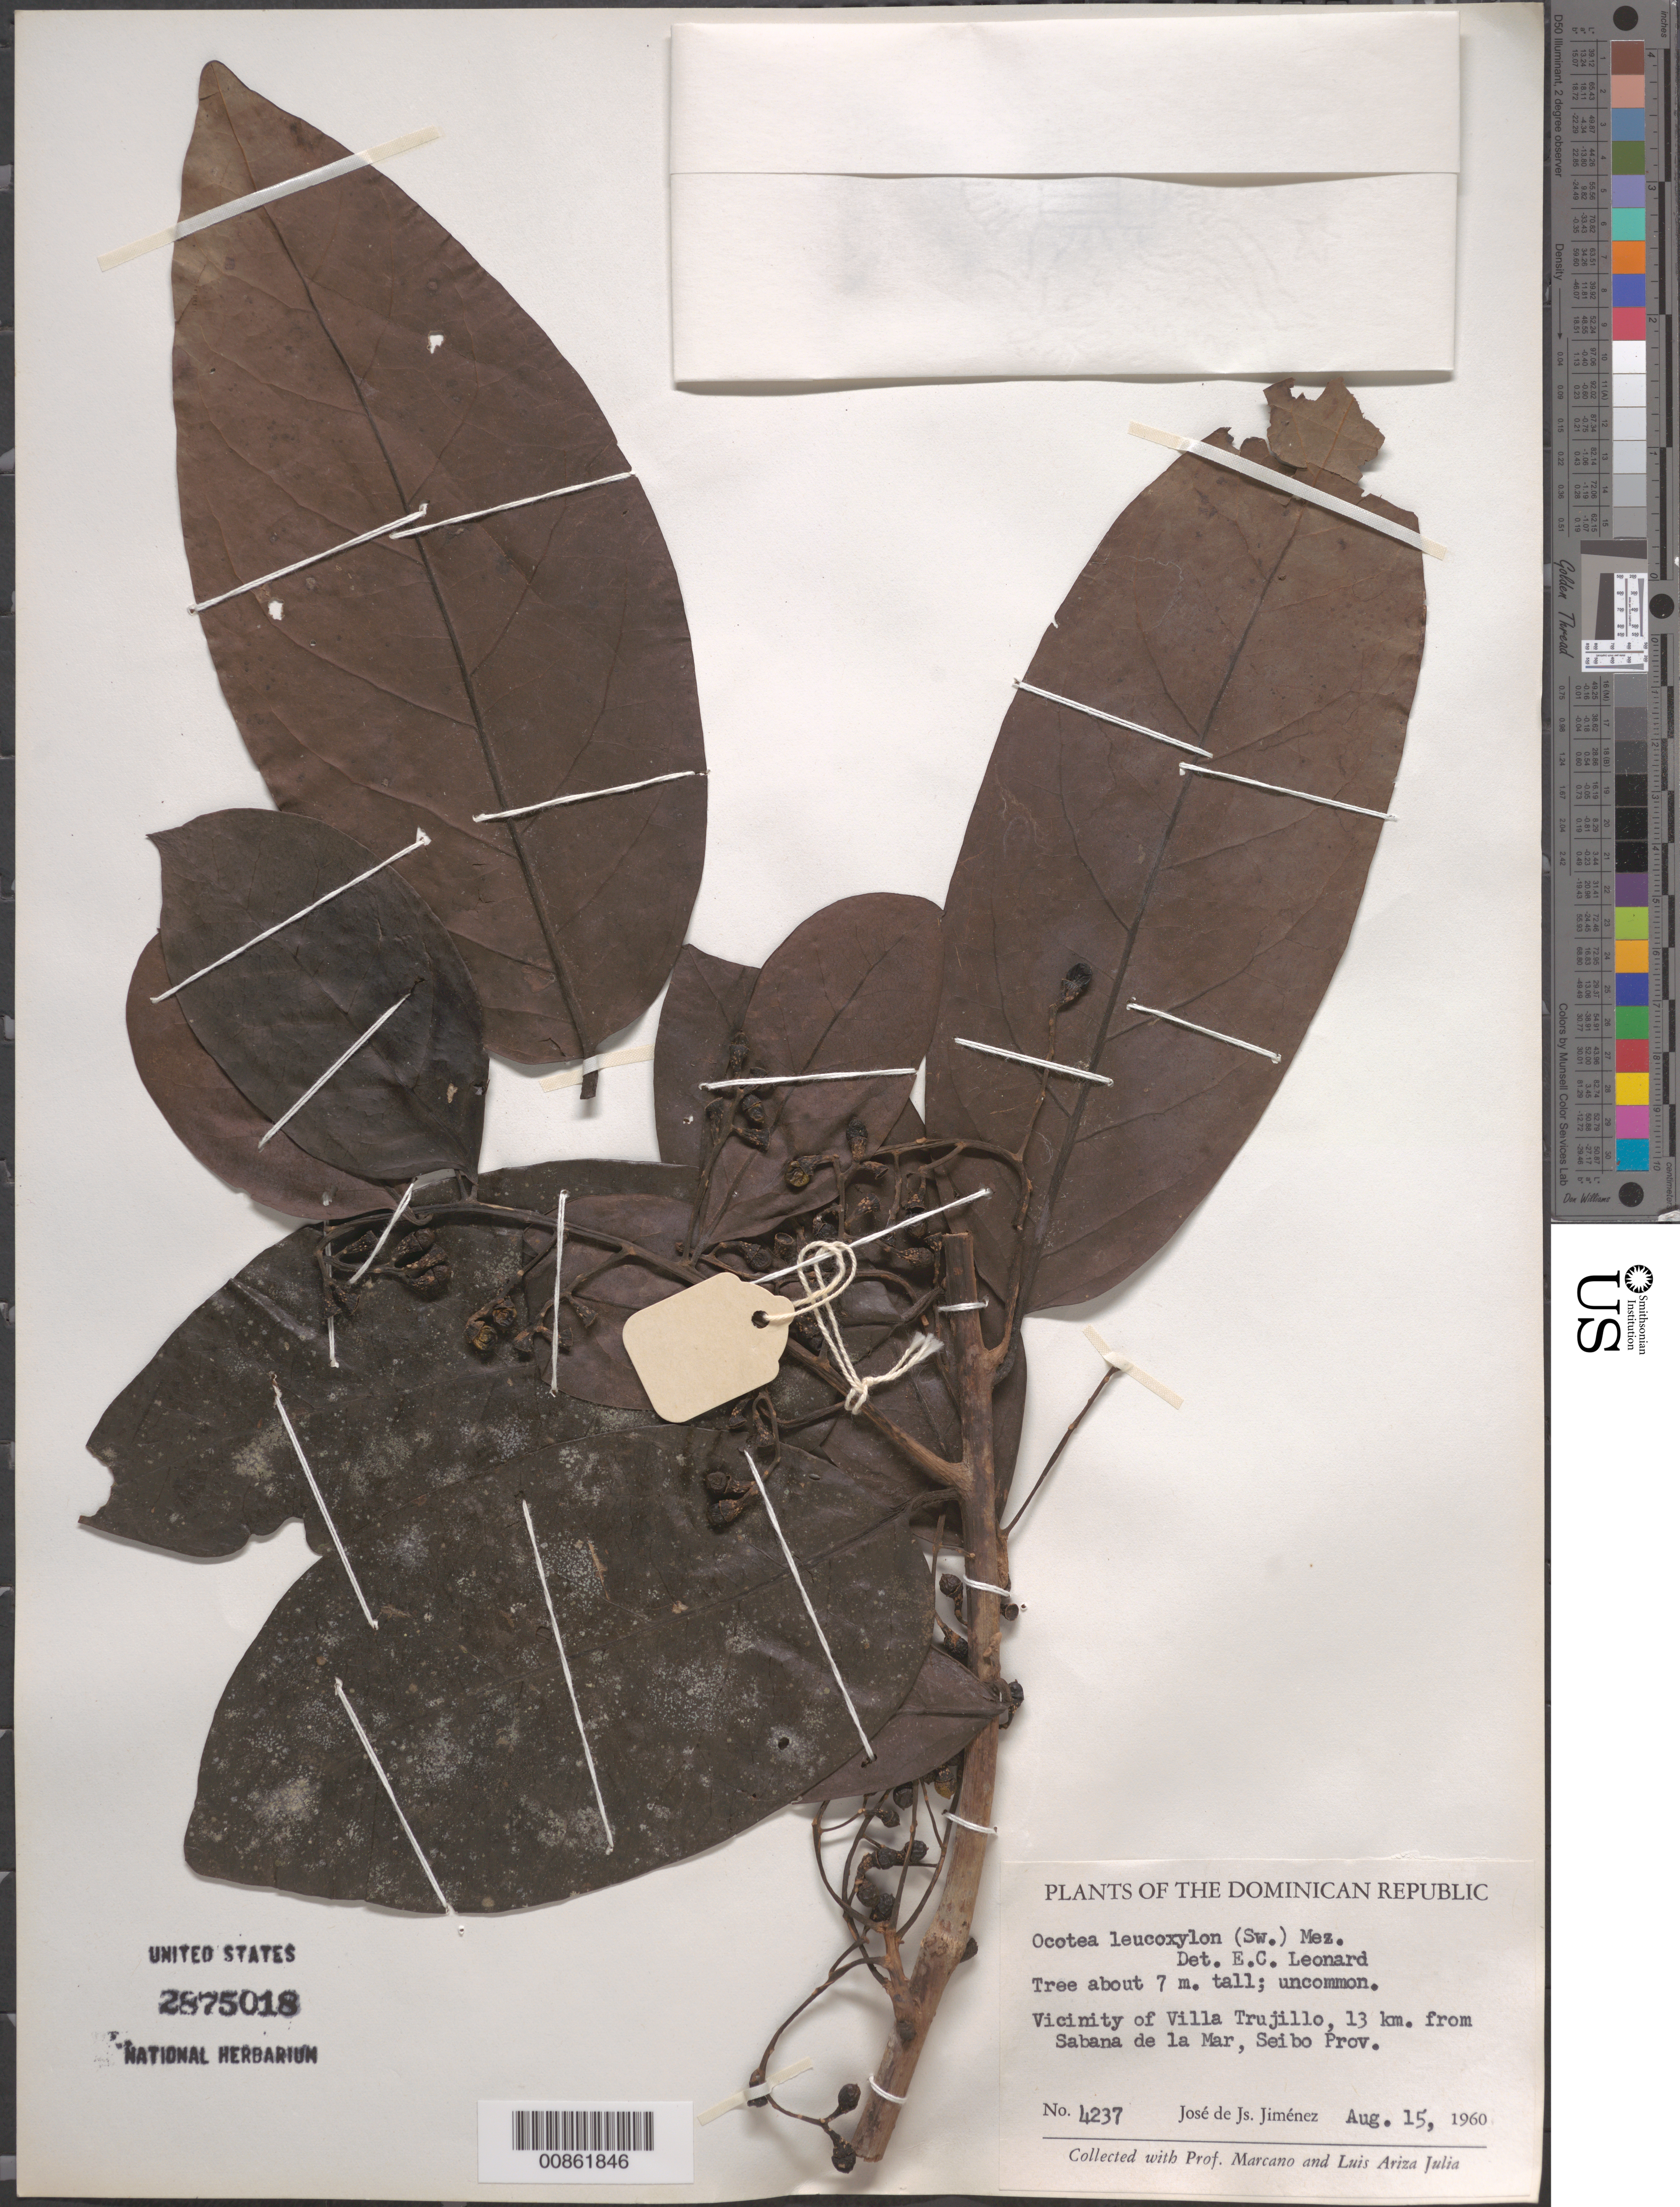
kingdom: Plantae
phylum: Tracheophyta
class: Magnoliopsida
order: Laurales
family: Lauraceae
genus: Ocotea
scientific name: Ocotea leucoxylon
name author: (Sw.) Laness.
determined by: Leonard, Emery C., (US)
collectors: J. J. Jiménez Almonte, E. J. Marcano F. & L. Ariza-Julia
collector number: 4237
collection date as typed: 15 Aug 1960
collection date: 1960-08-15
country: Dominican Republic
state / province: El Seibo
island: Hispaniola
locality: Vicinity of Villa Trujillo, 13 km. from Sabana de la Mar.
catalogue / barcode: US 2875018